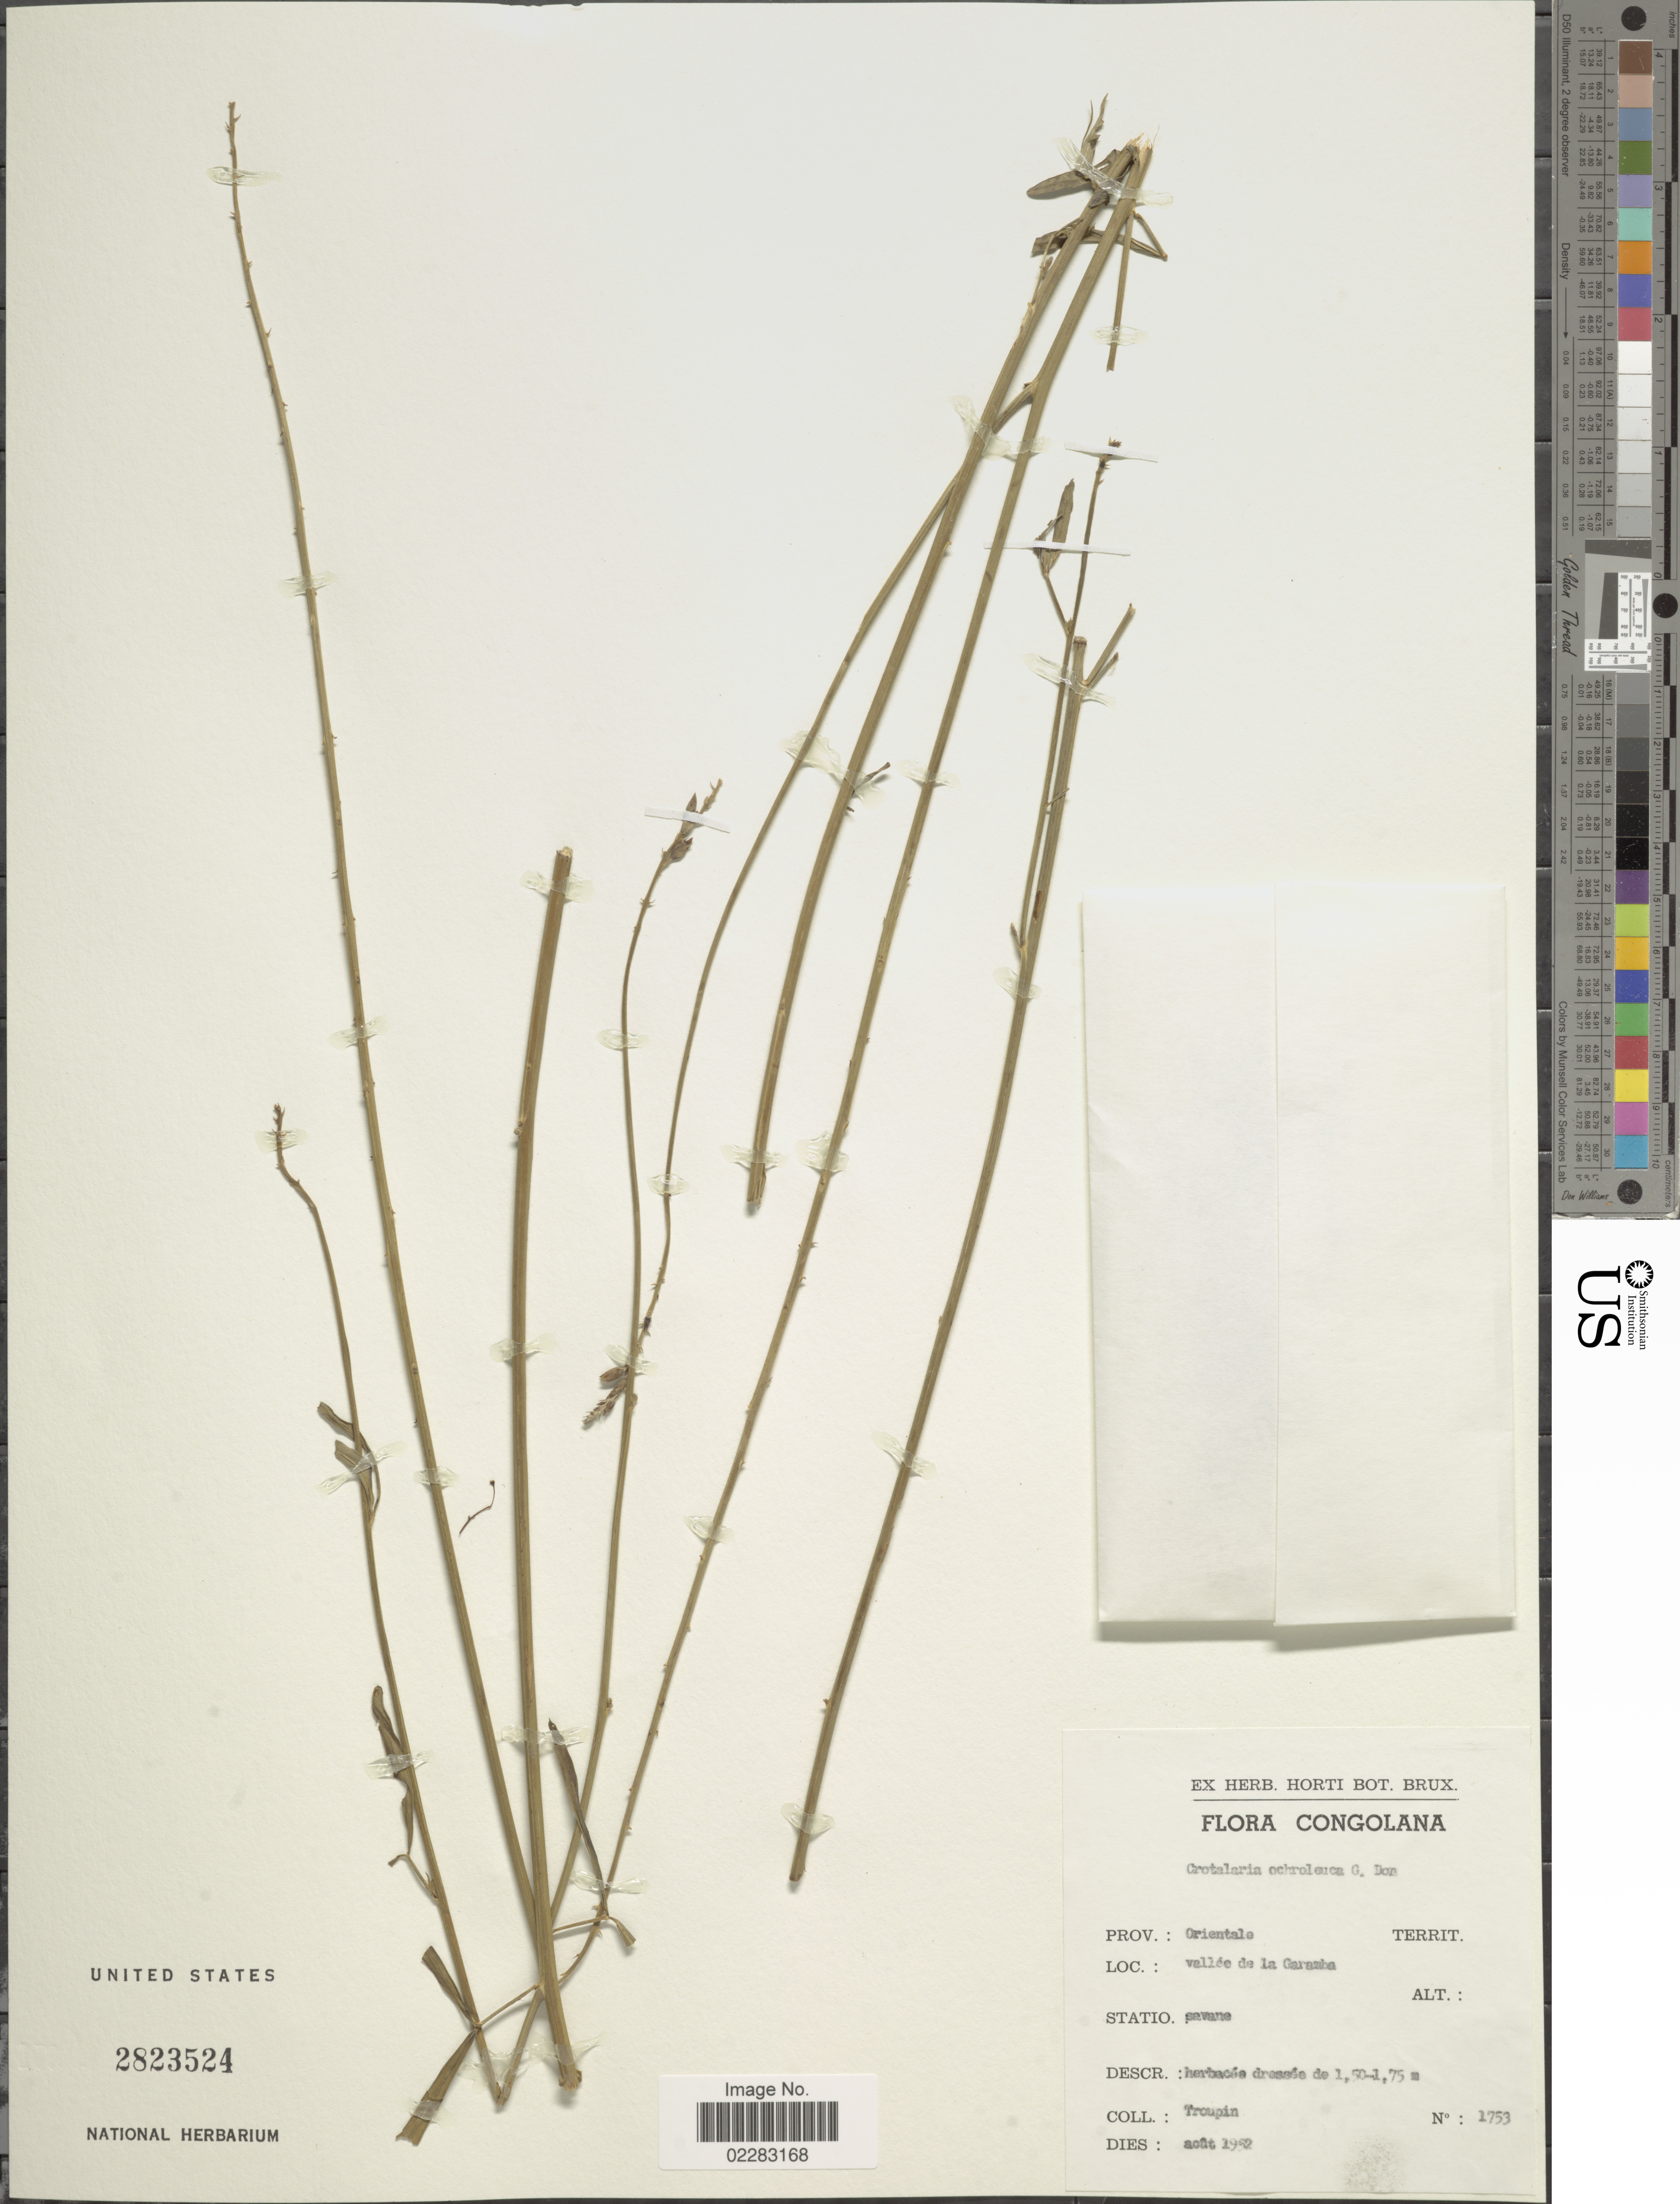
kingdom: Plantae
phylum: Tracheophyta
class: Magnoliopsida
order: Fabales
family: Fabaceae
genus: Crotalaria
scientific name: Crotalaria ochroleuca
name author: G. Don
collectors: Troupin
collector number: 1753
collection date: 1952-08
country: Congo, Democratic Republic of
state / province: Haut-Uele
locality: Vallee de la Garamba.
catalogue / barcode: US 2823524